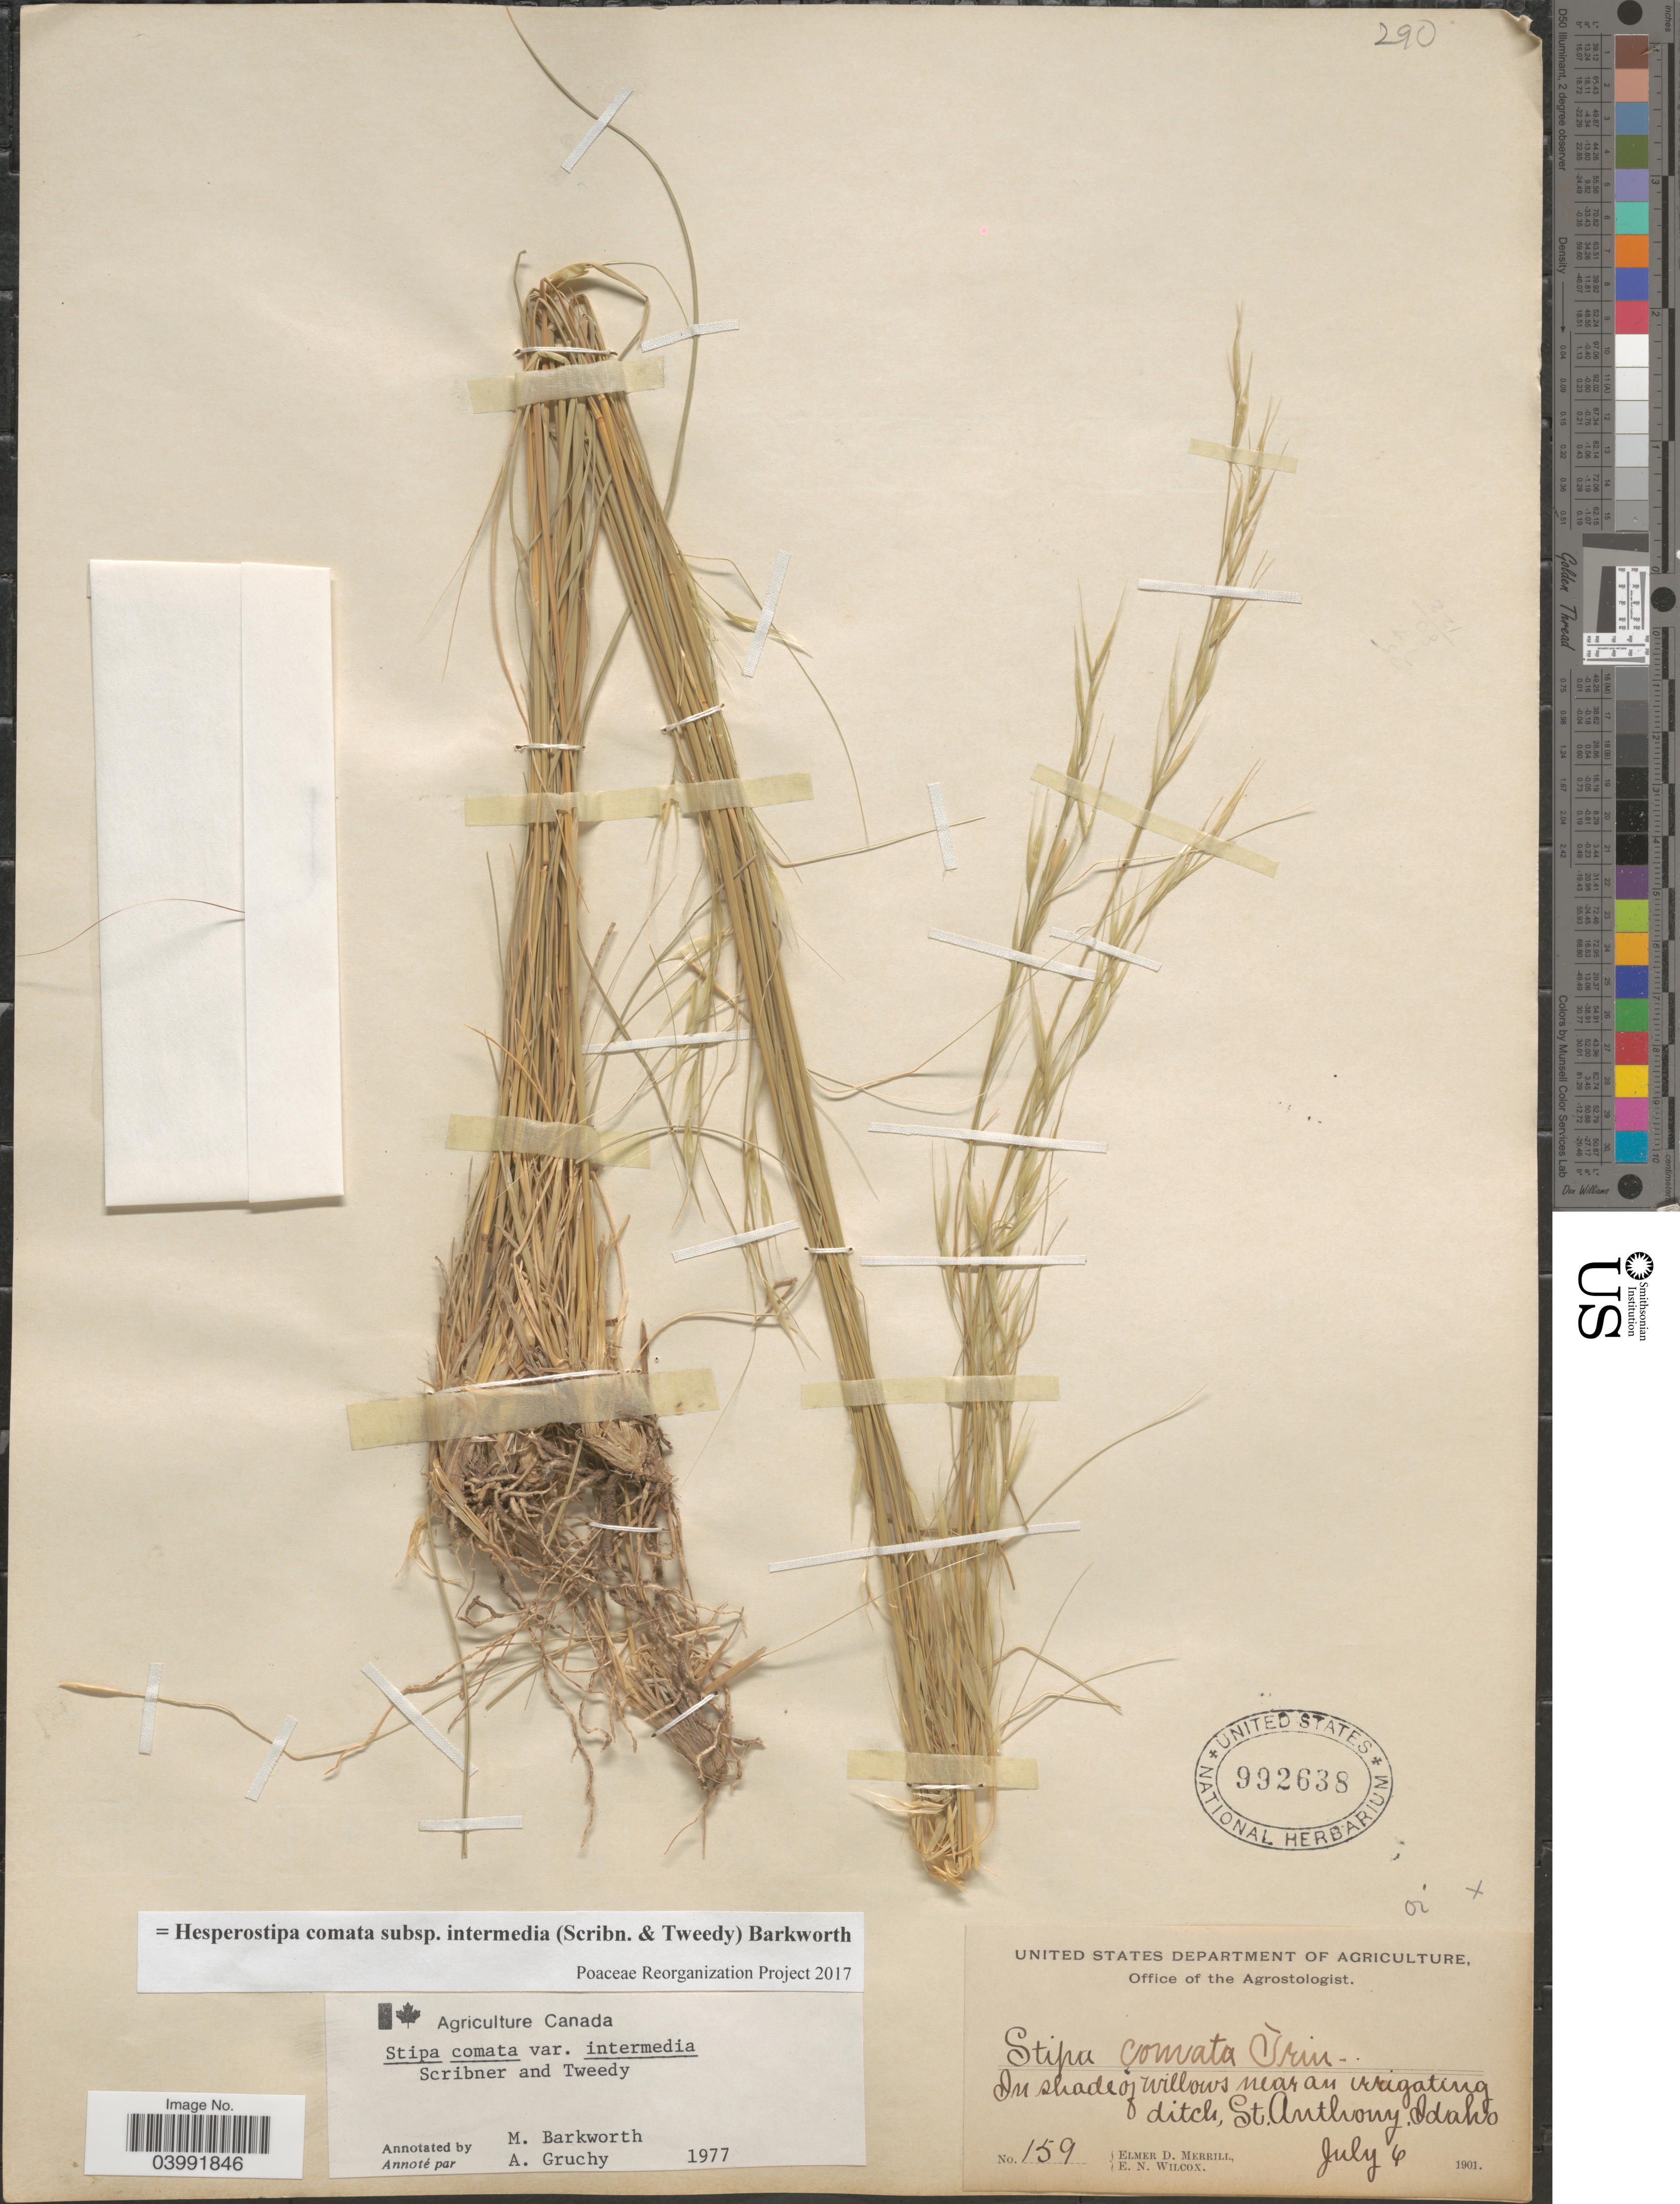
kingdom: Plantae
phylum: Tracheophyta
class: Liliopsida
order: Poales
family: Poaceae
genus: Hesperostipa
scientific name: Hesperostipa comata subsp. intermedia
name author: (Scribn. & Tweedy) Barkworth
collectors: E. D. Merrill & E. Wilcox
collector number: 159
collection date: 1901-07-06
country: United States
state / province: Idaho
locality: In shade of Willows near an irrigating ditch, St. Anthony.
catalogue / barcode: US 992638